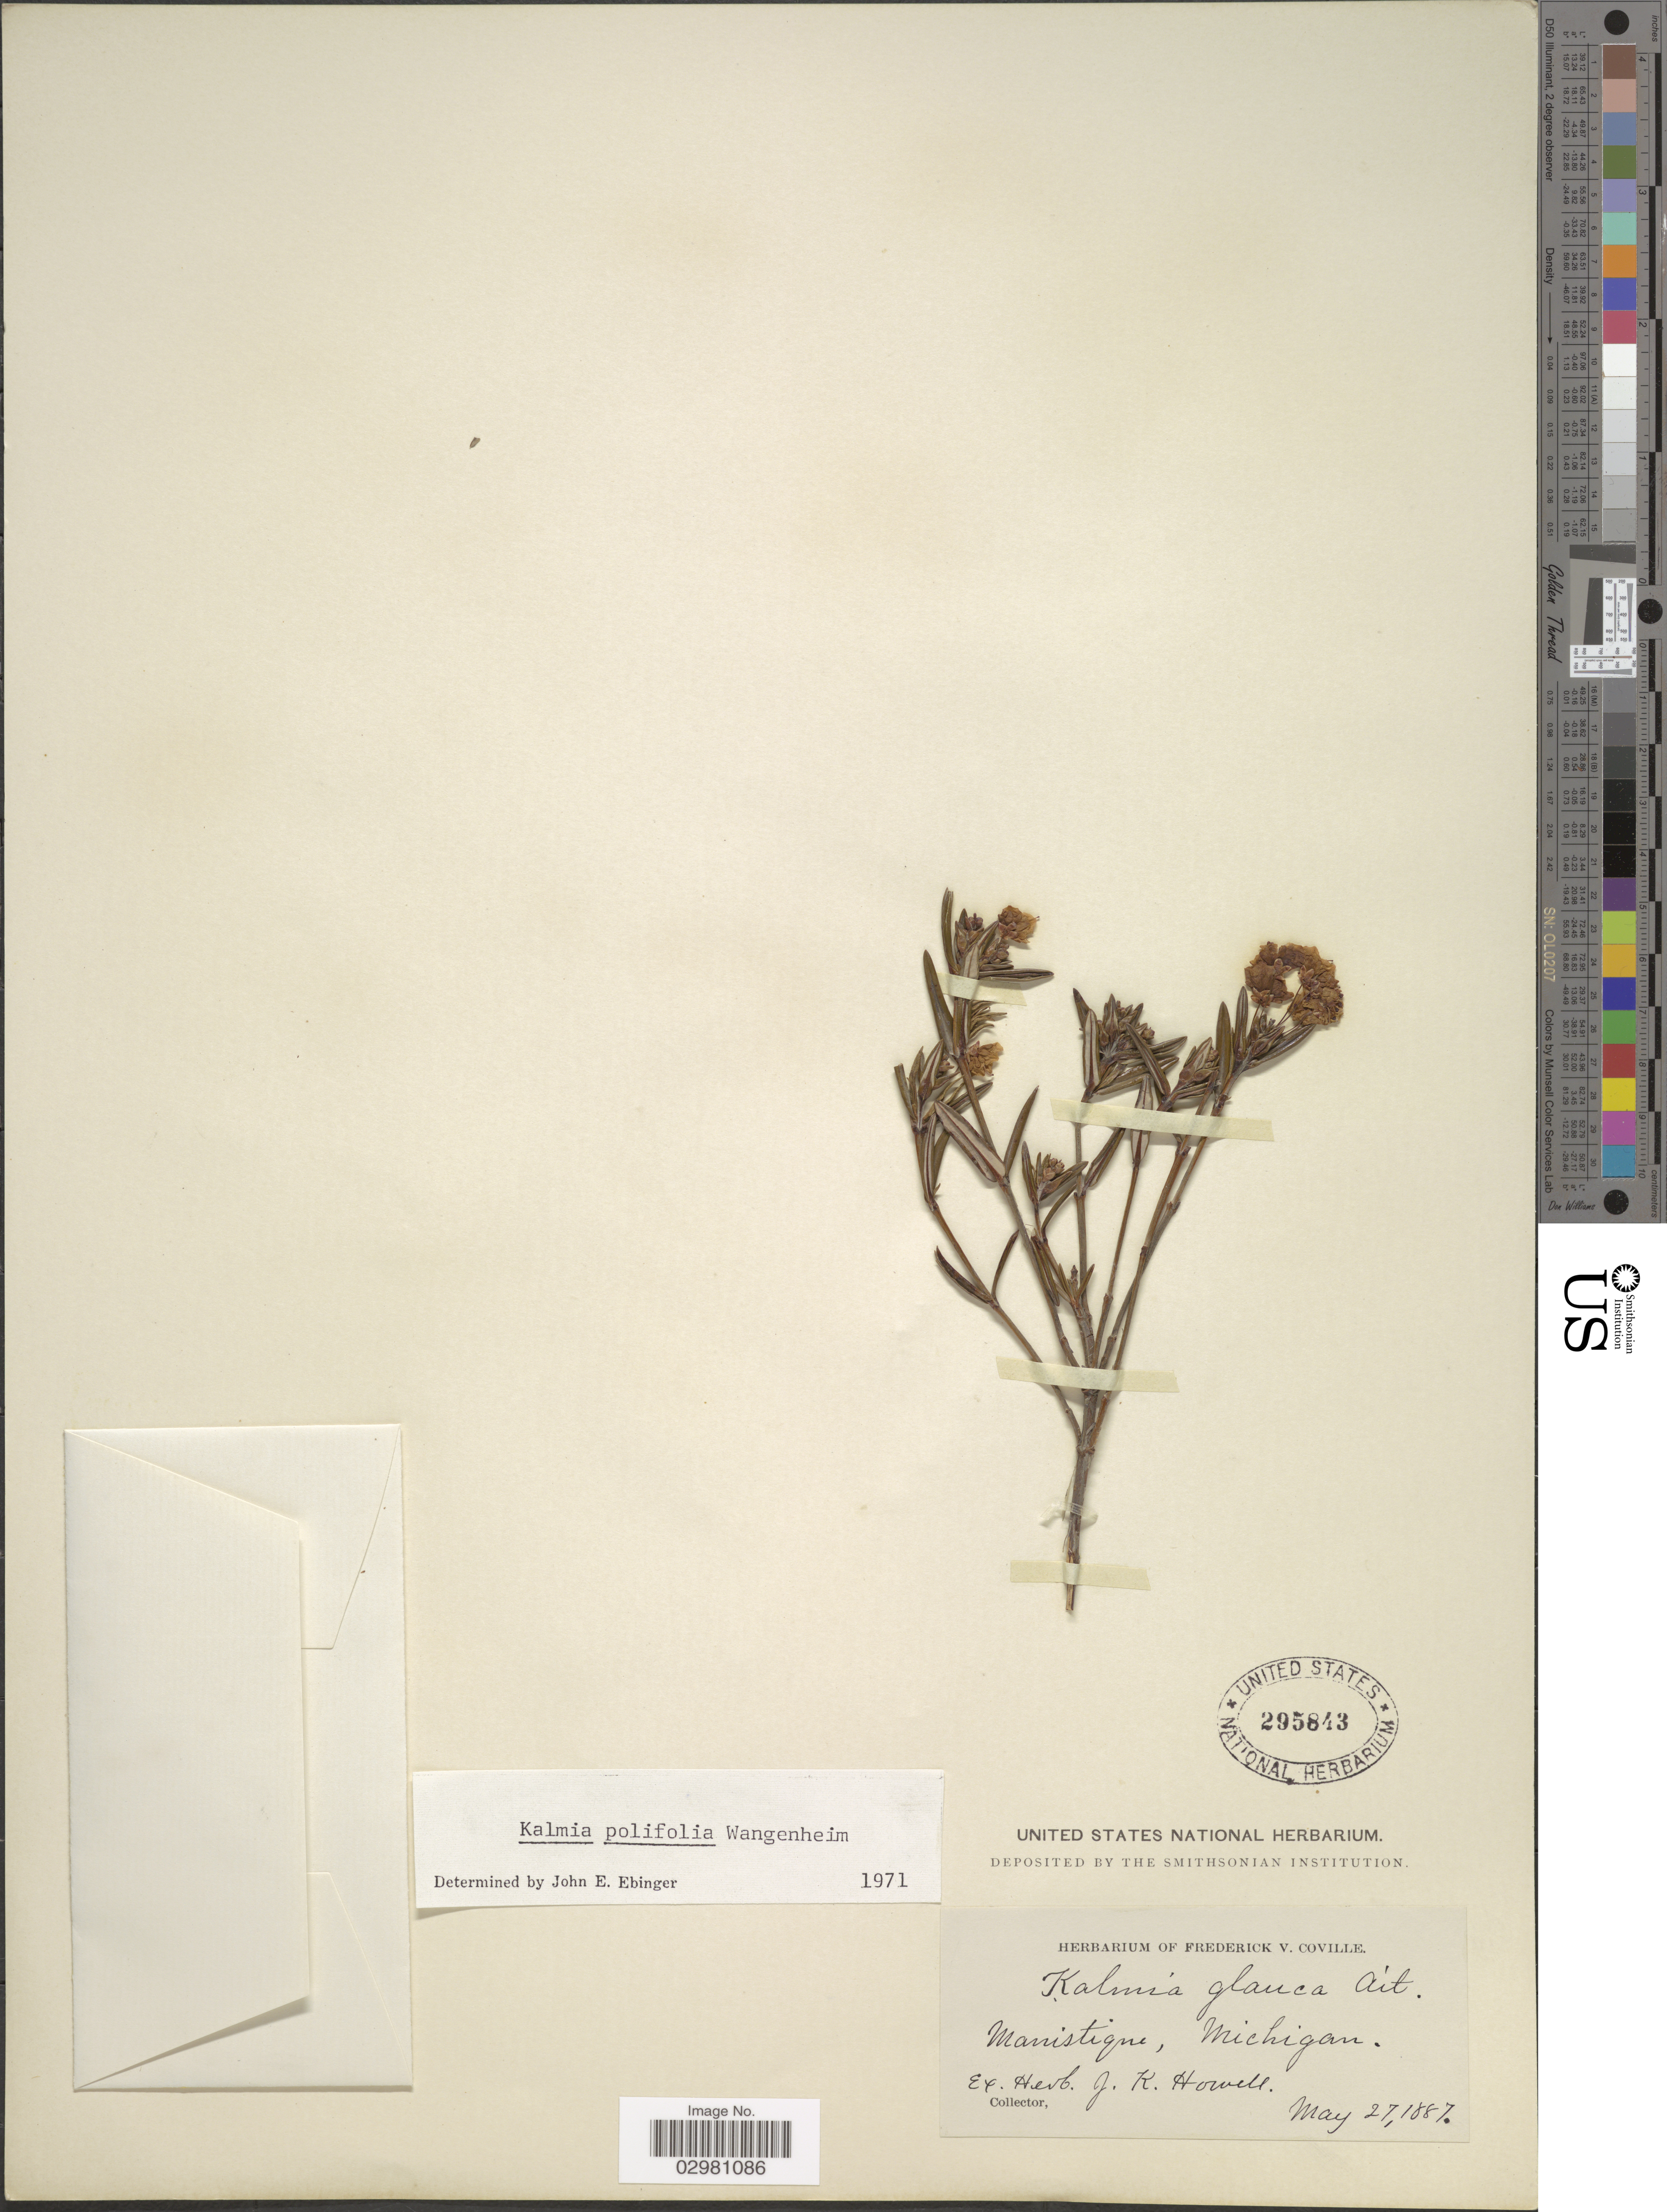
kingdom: Plantae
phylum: Tracheophyta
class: Magnoliopsida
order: Ericales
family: Ericaceae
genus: Kalmia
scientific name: Kalmia polifolia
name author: Wangenh.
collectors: Ex herb. J. K. Howell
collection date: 1887-05-27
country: United States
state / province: Michigan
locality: Manistique.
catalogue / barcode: US 295843